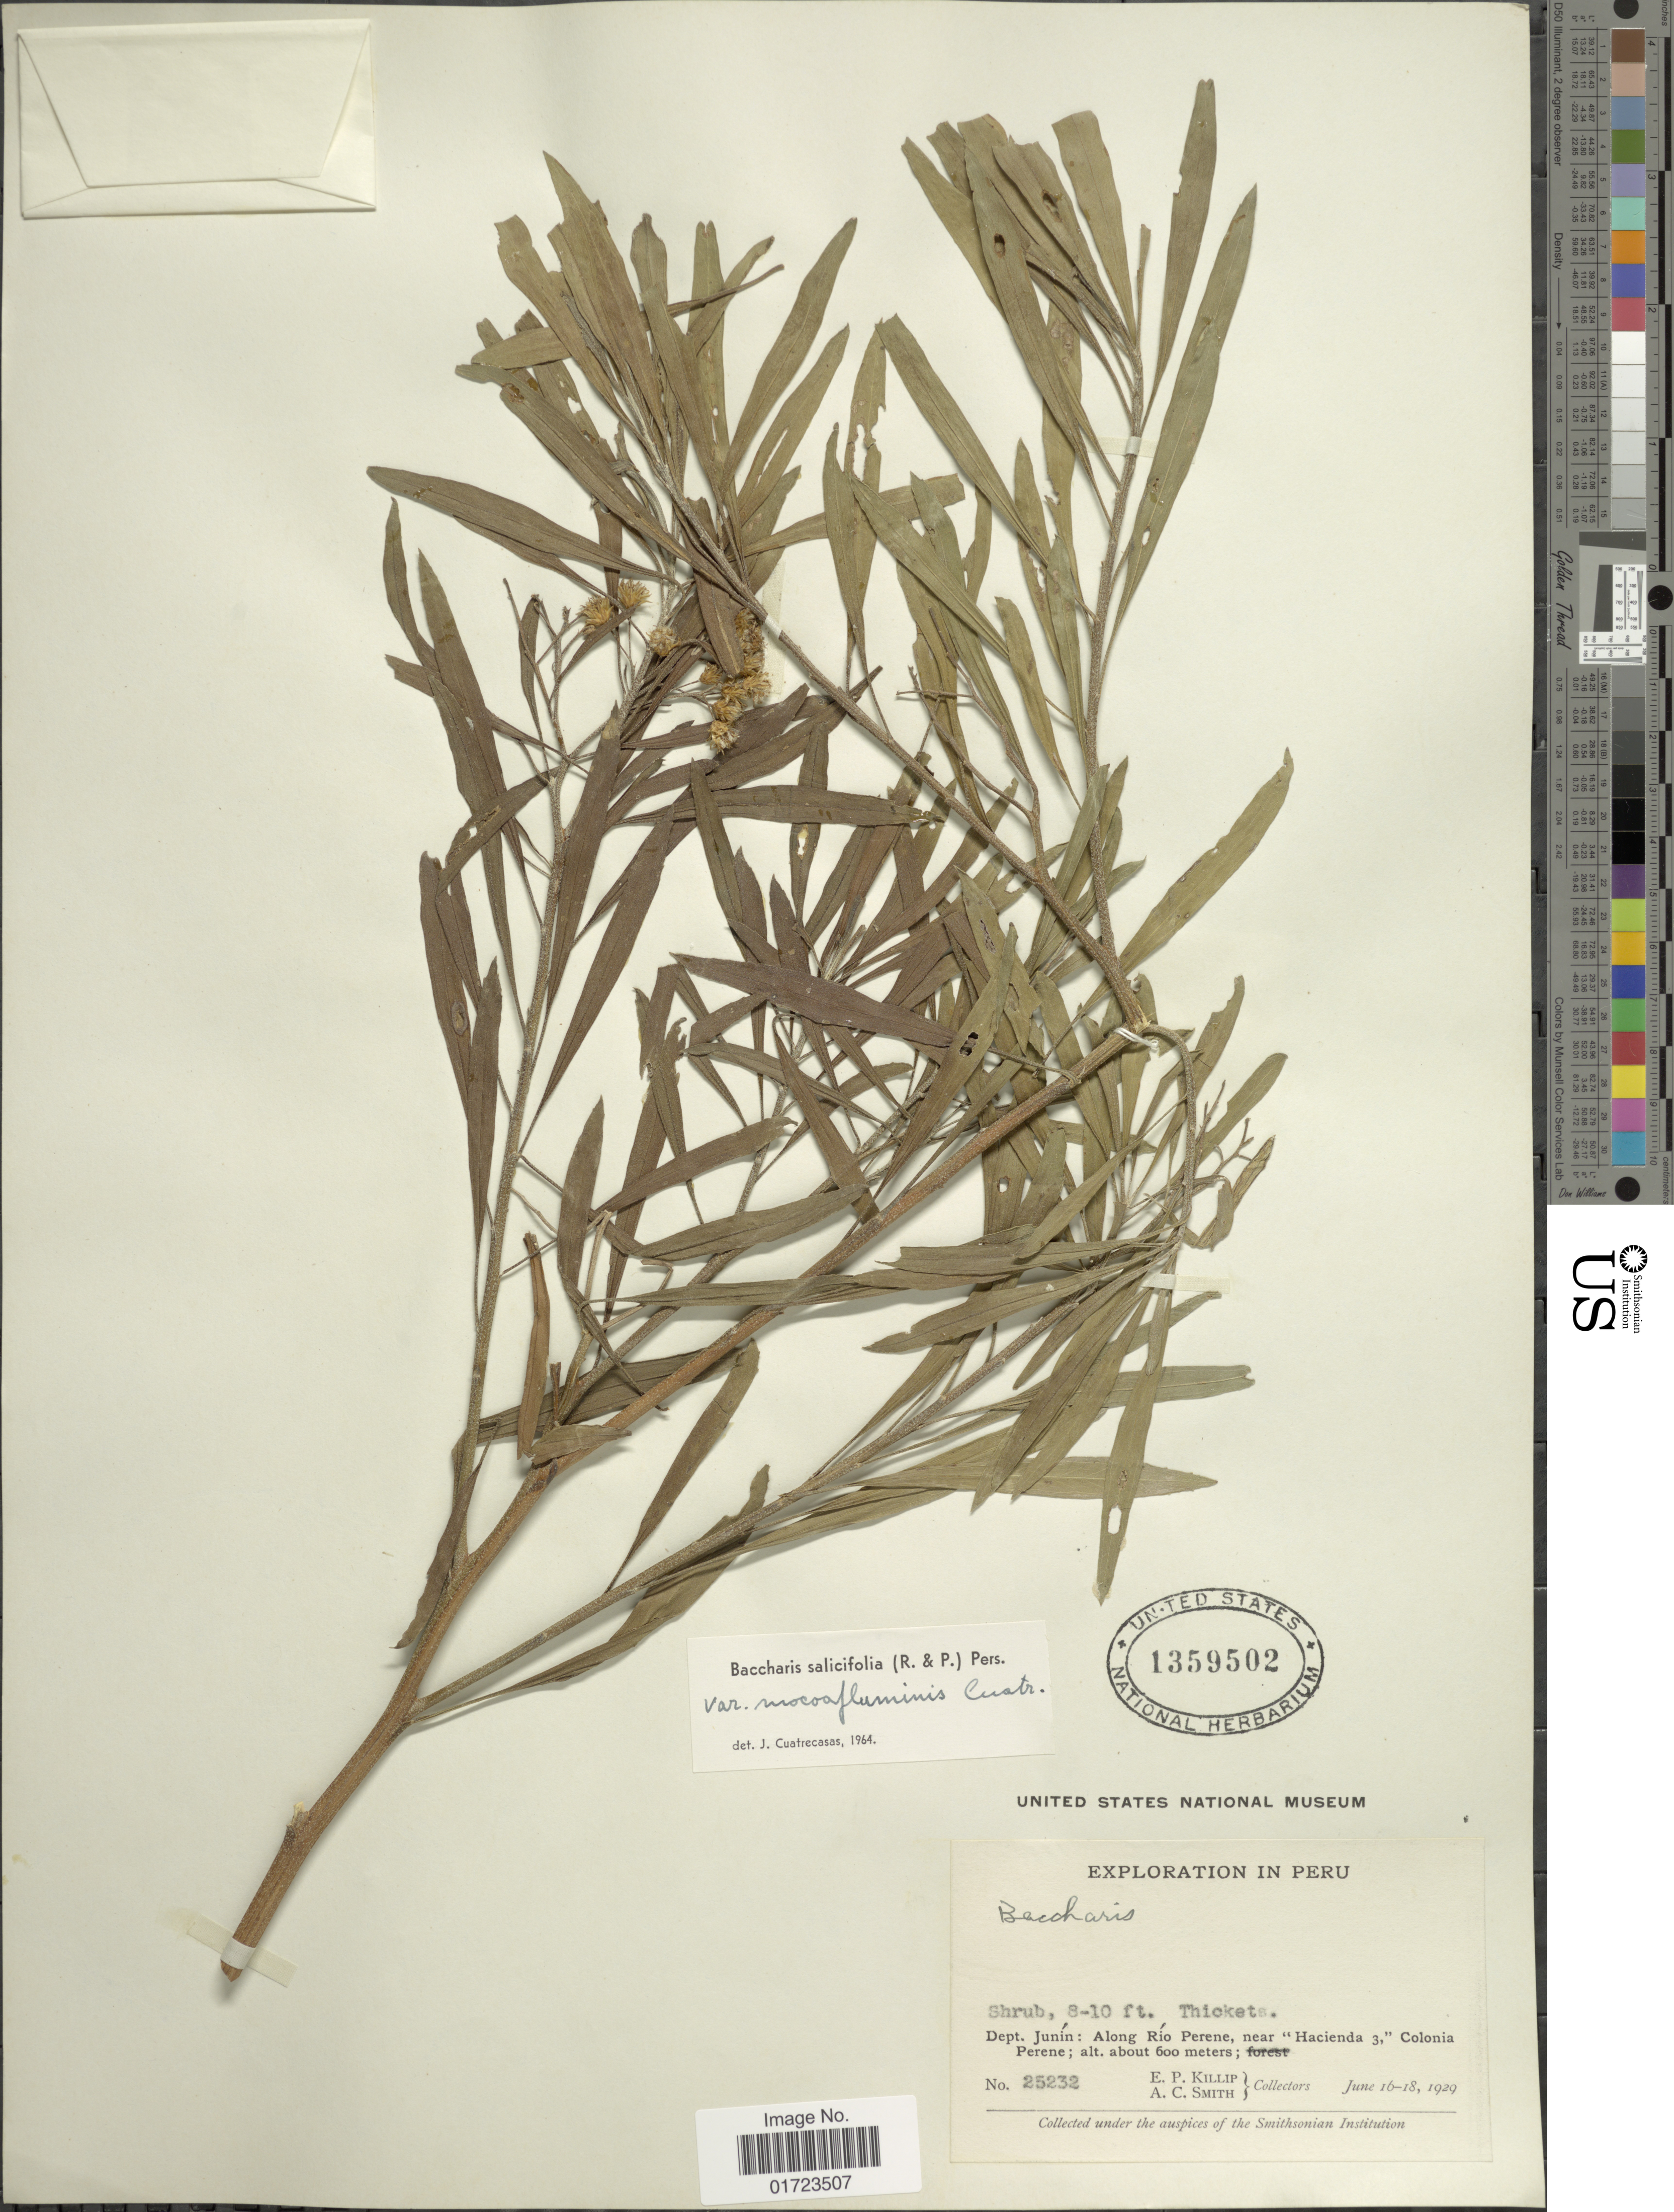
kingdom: Plantae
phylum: Tracheophyta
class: Magnoliopsida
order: Asterales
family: Asteraceae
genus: Baccharis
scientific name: Baccharis salicifolia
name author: (Ruiz & Pav.) Pers.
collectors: E. P. Killip & A. C. Smith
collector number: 25232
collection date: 1929-06-16/1929-06-18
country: Peru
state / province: Junín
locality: Dept. Junin: Along Rio Perene, near "Hacienda 3 " Colonia Perene.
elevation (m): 600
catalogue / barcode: US 1359502